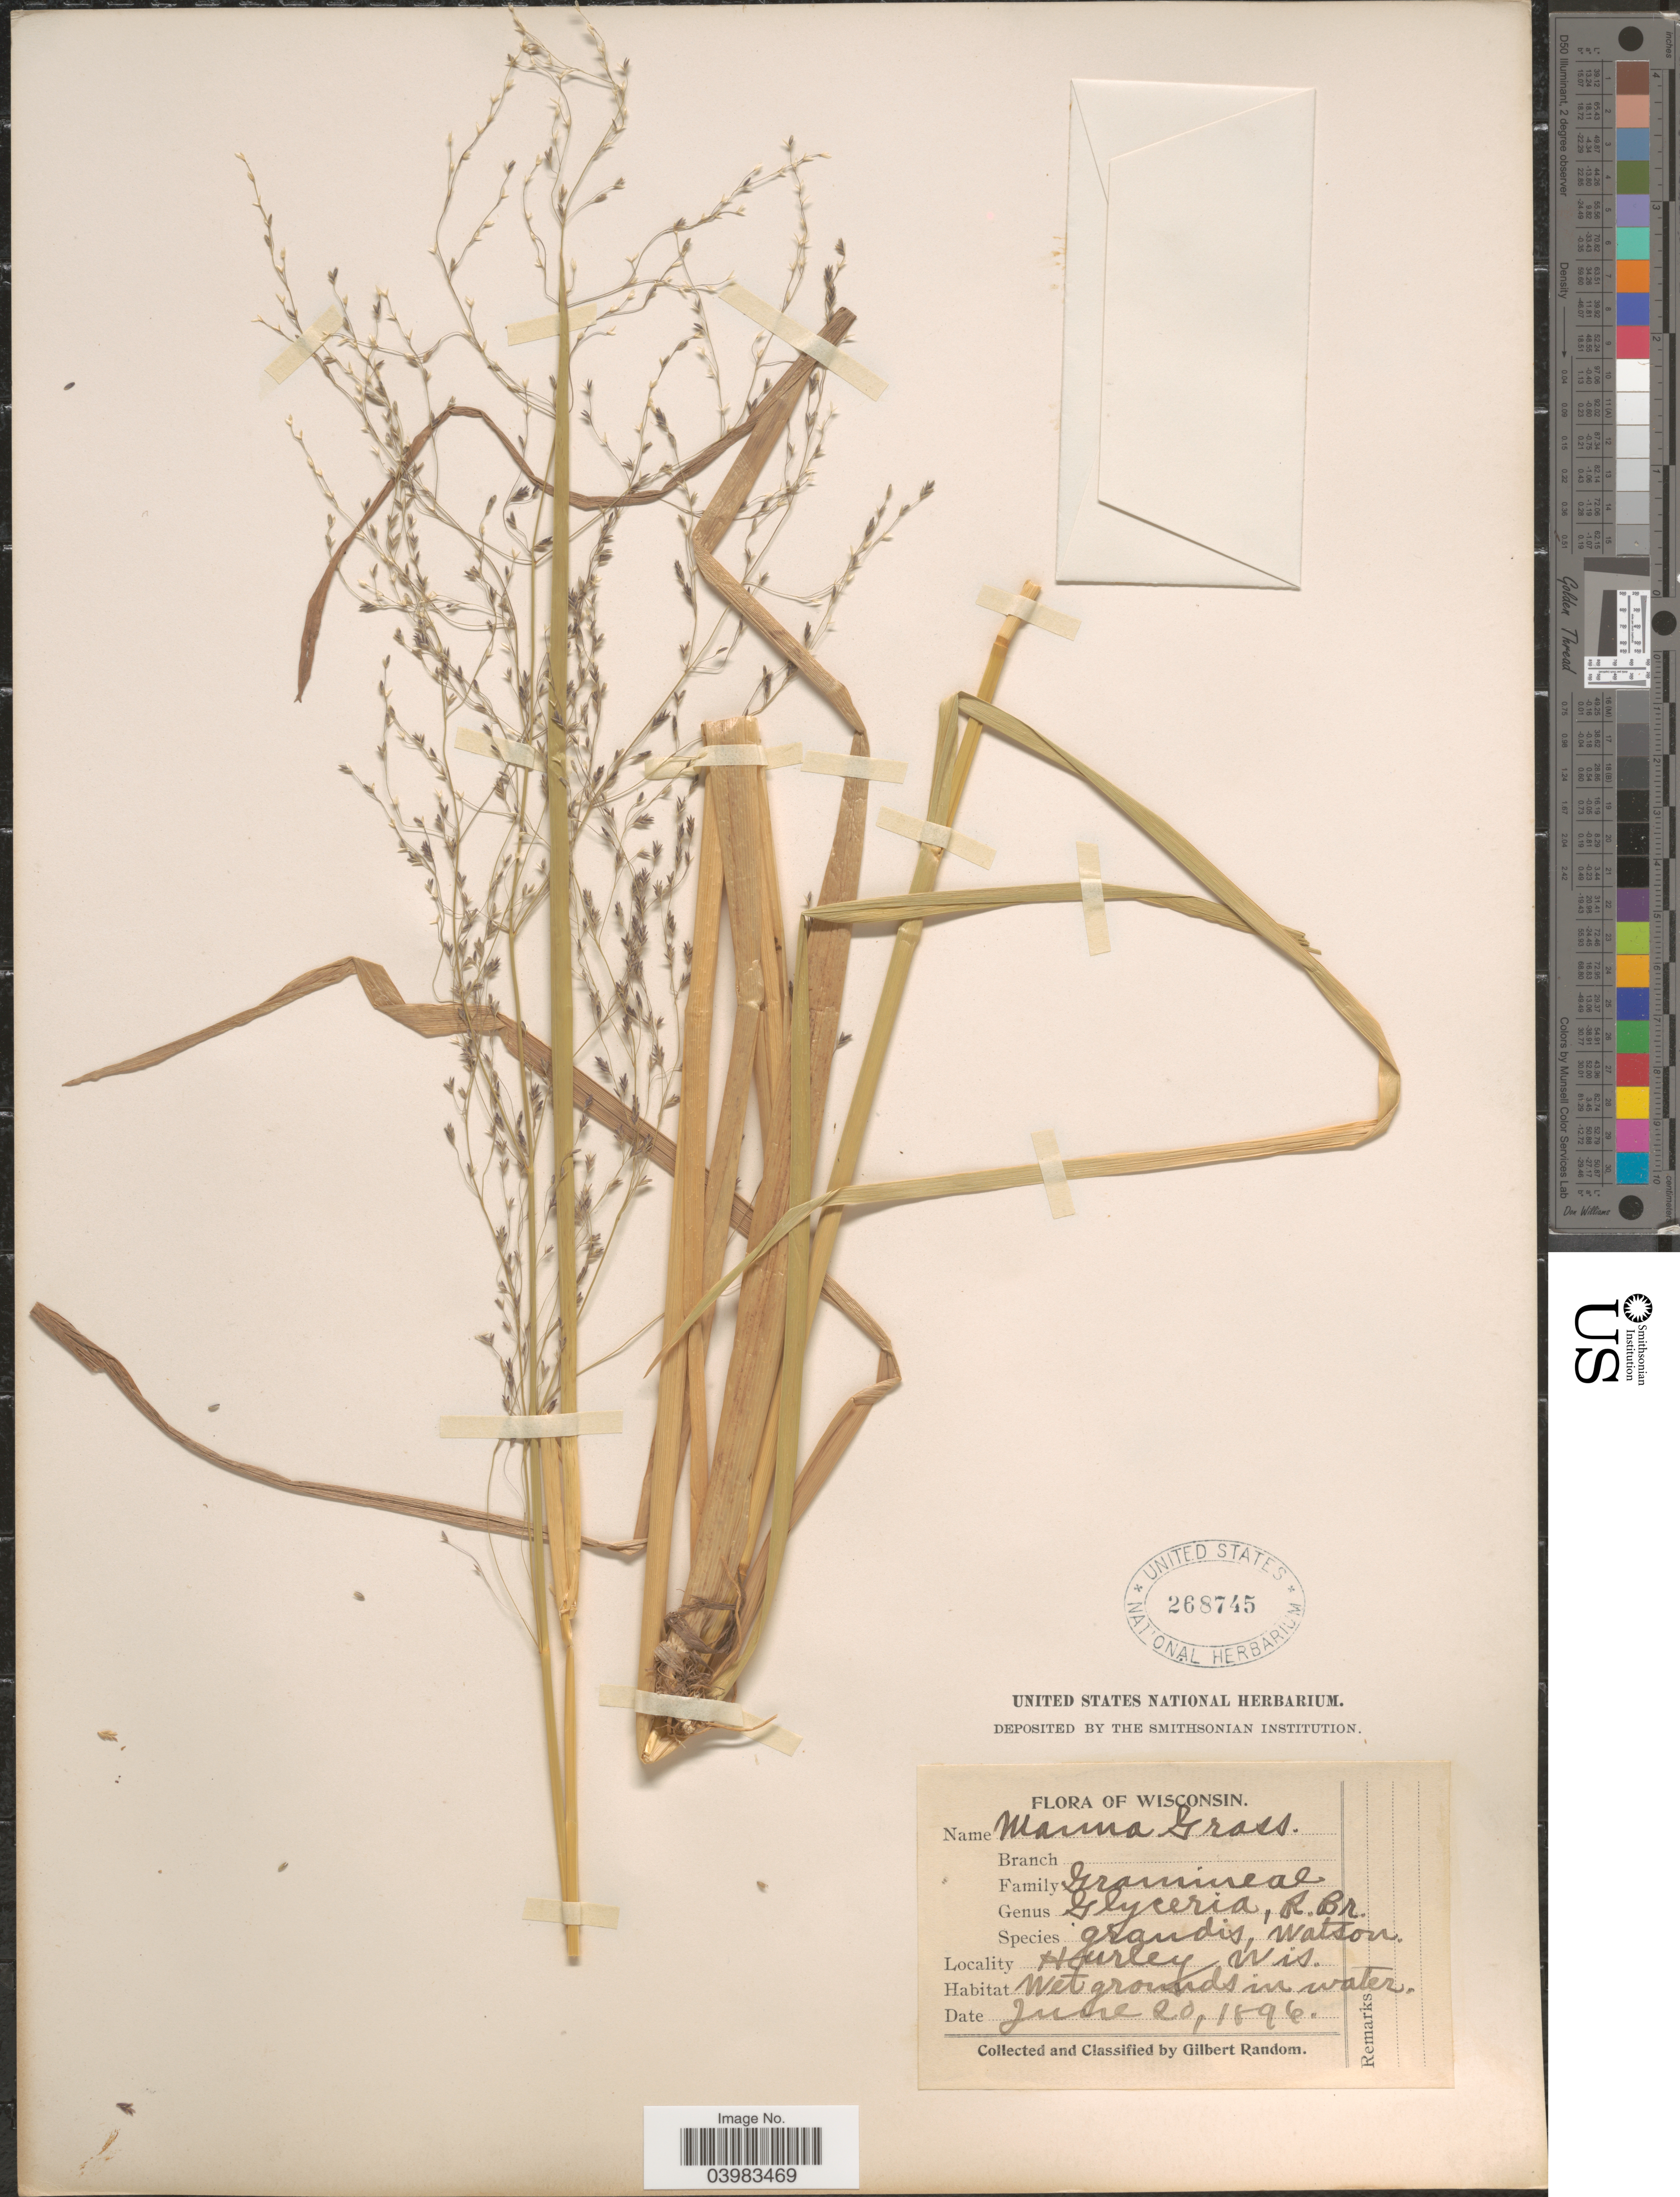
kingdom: Plantae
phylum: Tracheophyta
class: Liliopsida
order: Poales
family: Poaceae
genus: Glyceria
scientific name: Glyceria grandis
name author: S. Watson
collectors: G. Random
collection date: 1896-06-20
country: United States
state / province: Wisconsin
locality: Hurley.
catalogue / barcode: US 268745